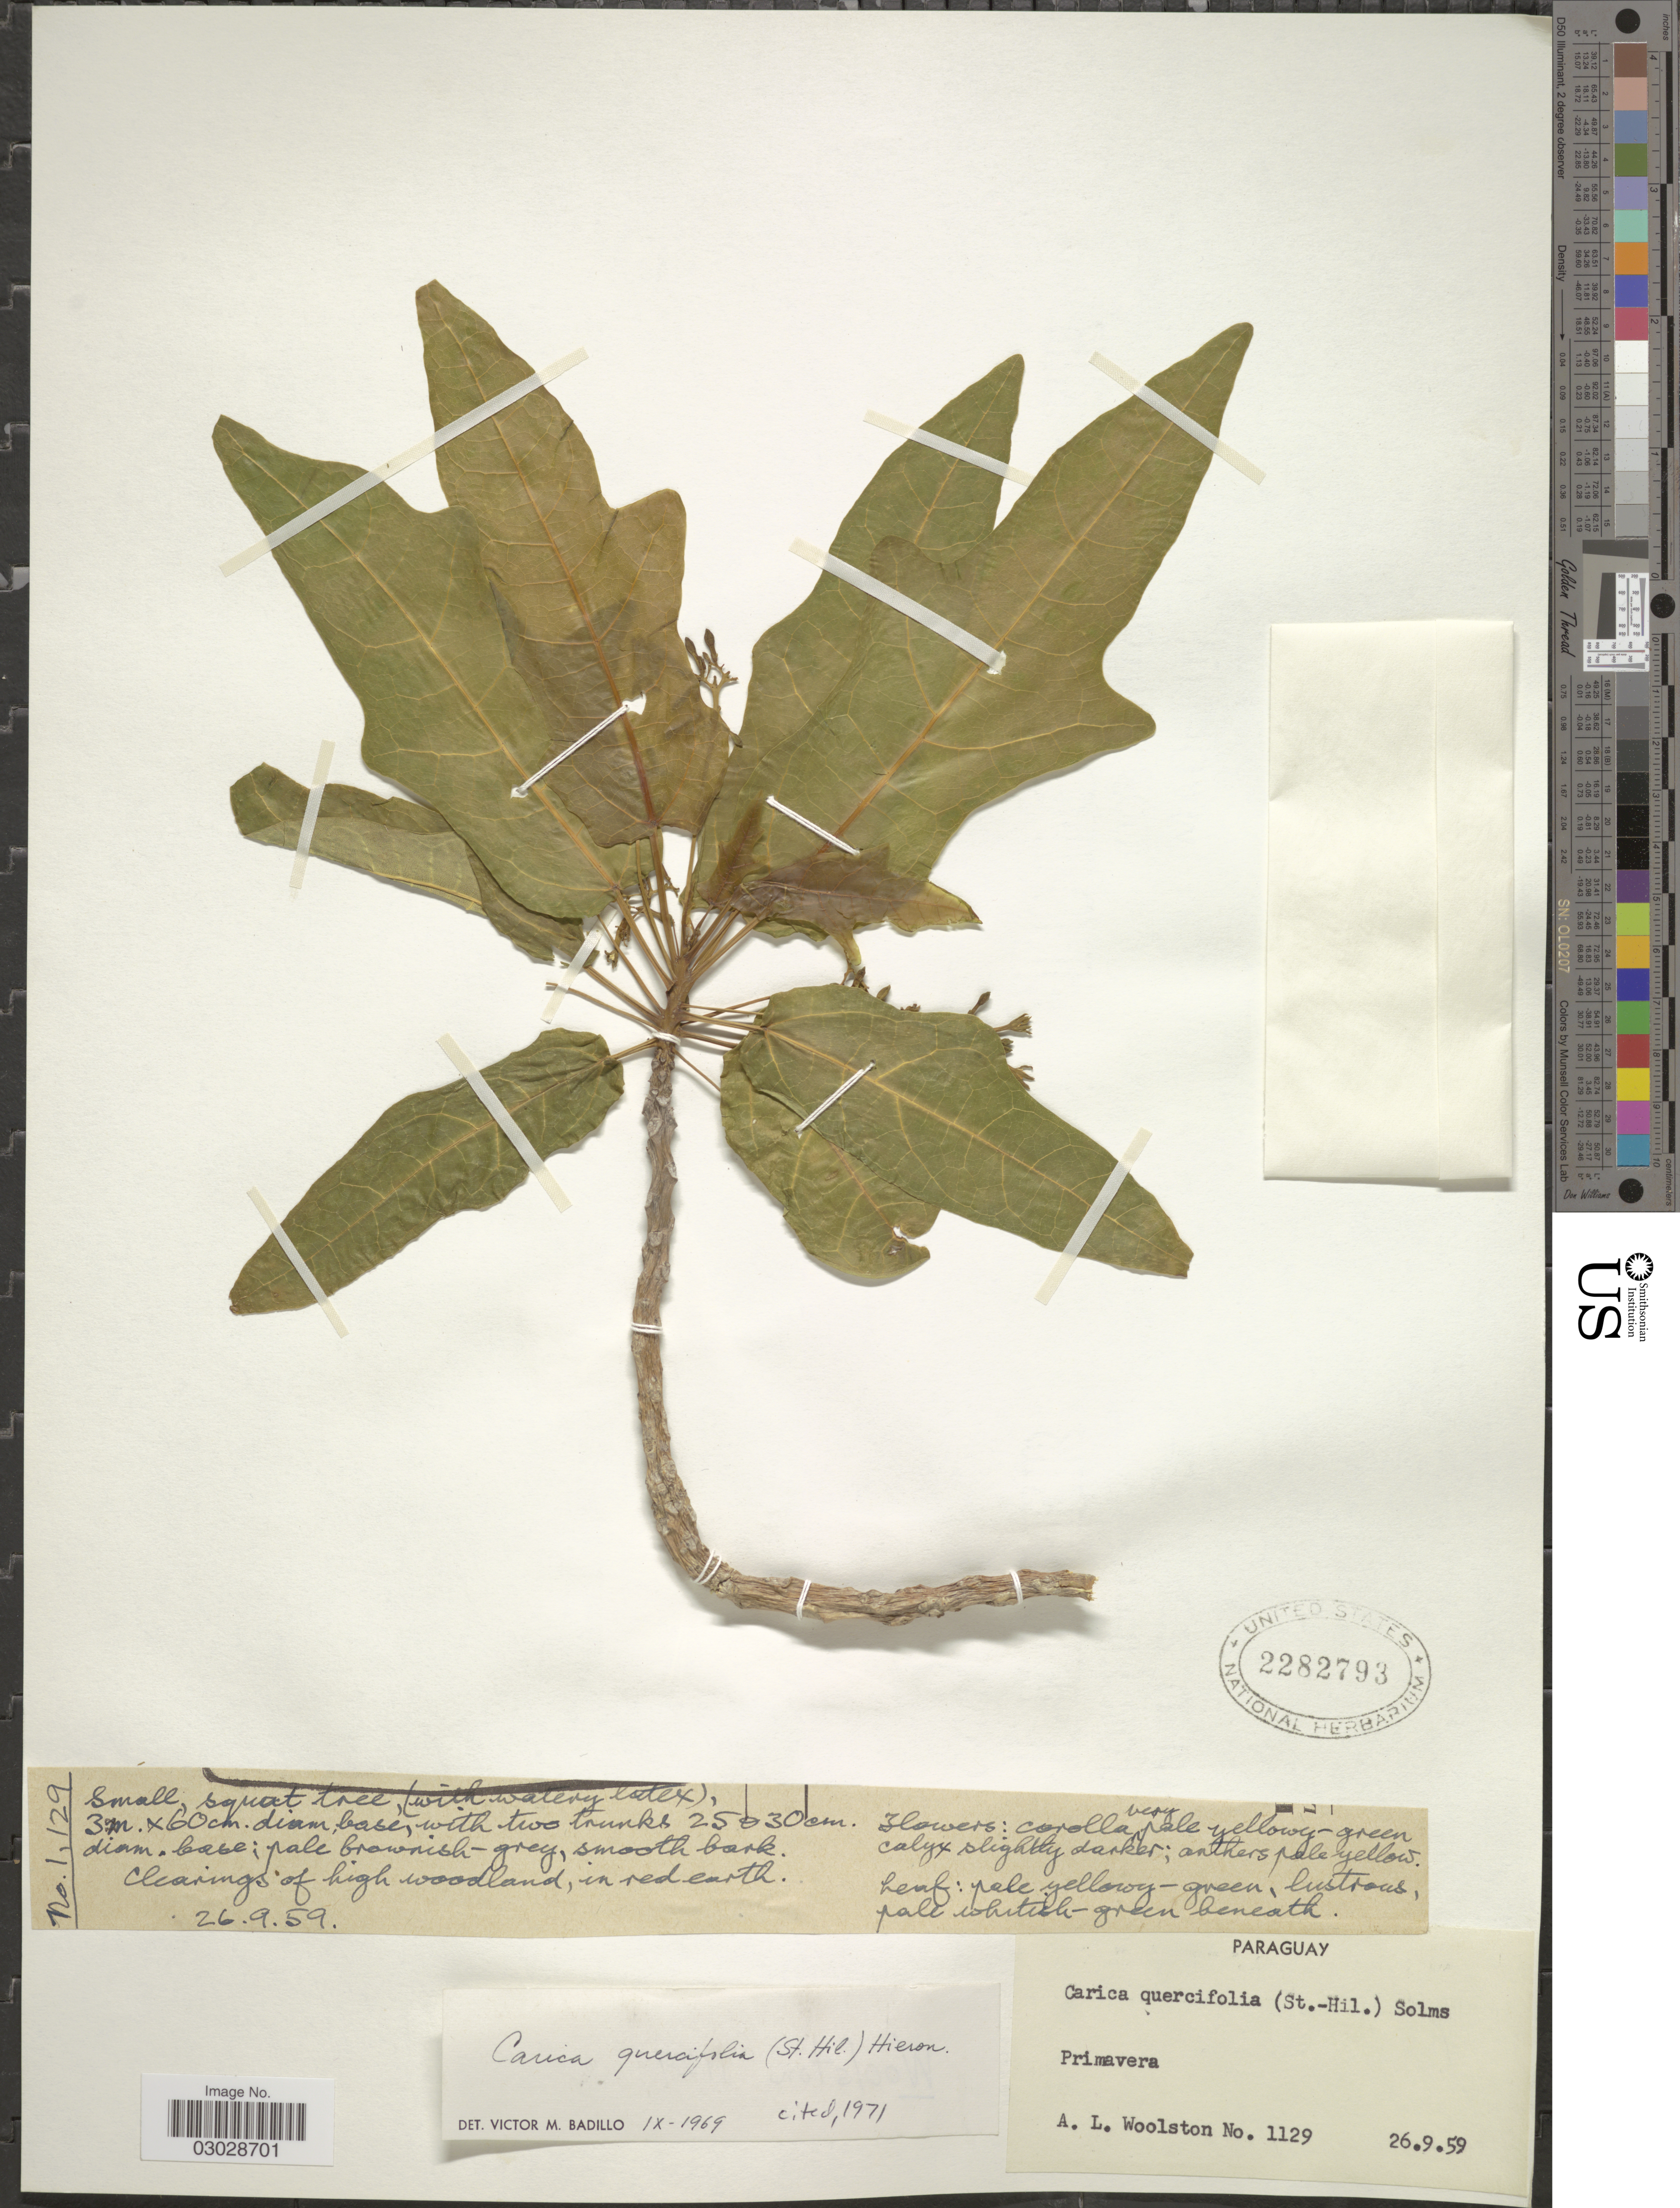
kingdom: Plantae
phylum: Tracheophyta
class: Magnoliopsida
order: Brassicales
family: Caricaceae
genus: Vasconcellea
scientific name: Vasconcellea quercifolia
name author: A. St.-Hil.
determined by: Strong, M. T., (US), Smithsonian Institution - National Museum of Natural History (UNITED STATES)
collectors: A. Woolston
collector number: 1129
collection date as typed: Transcribed d/m/y: 26/9/59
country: Paraguay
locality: Primavera.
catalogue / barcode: US 2282793